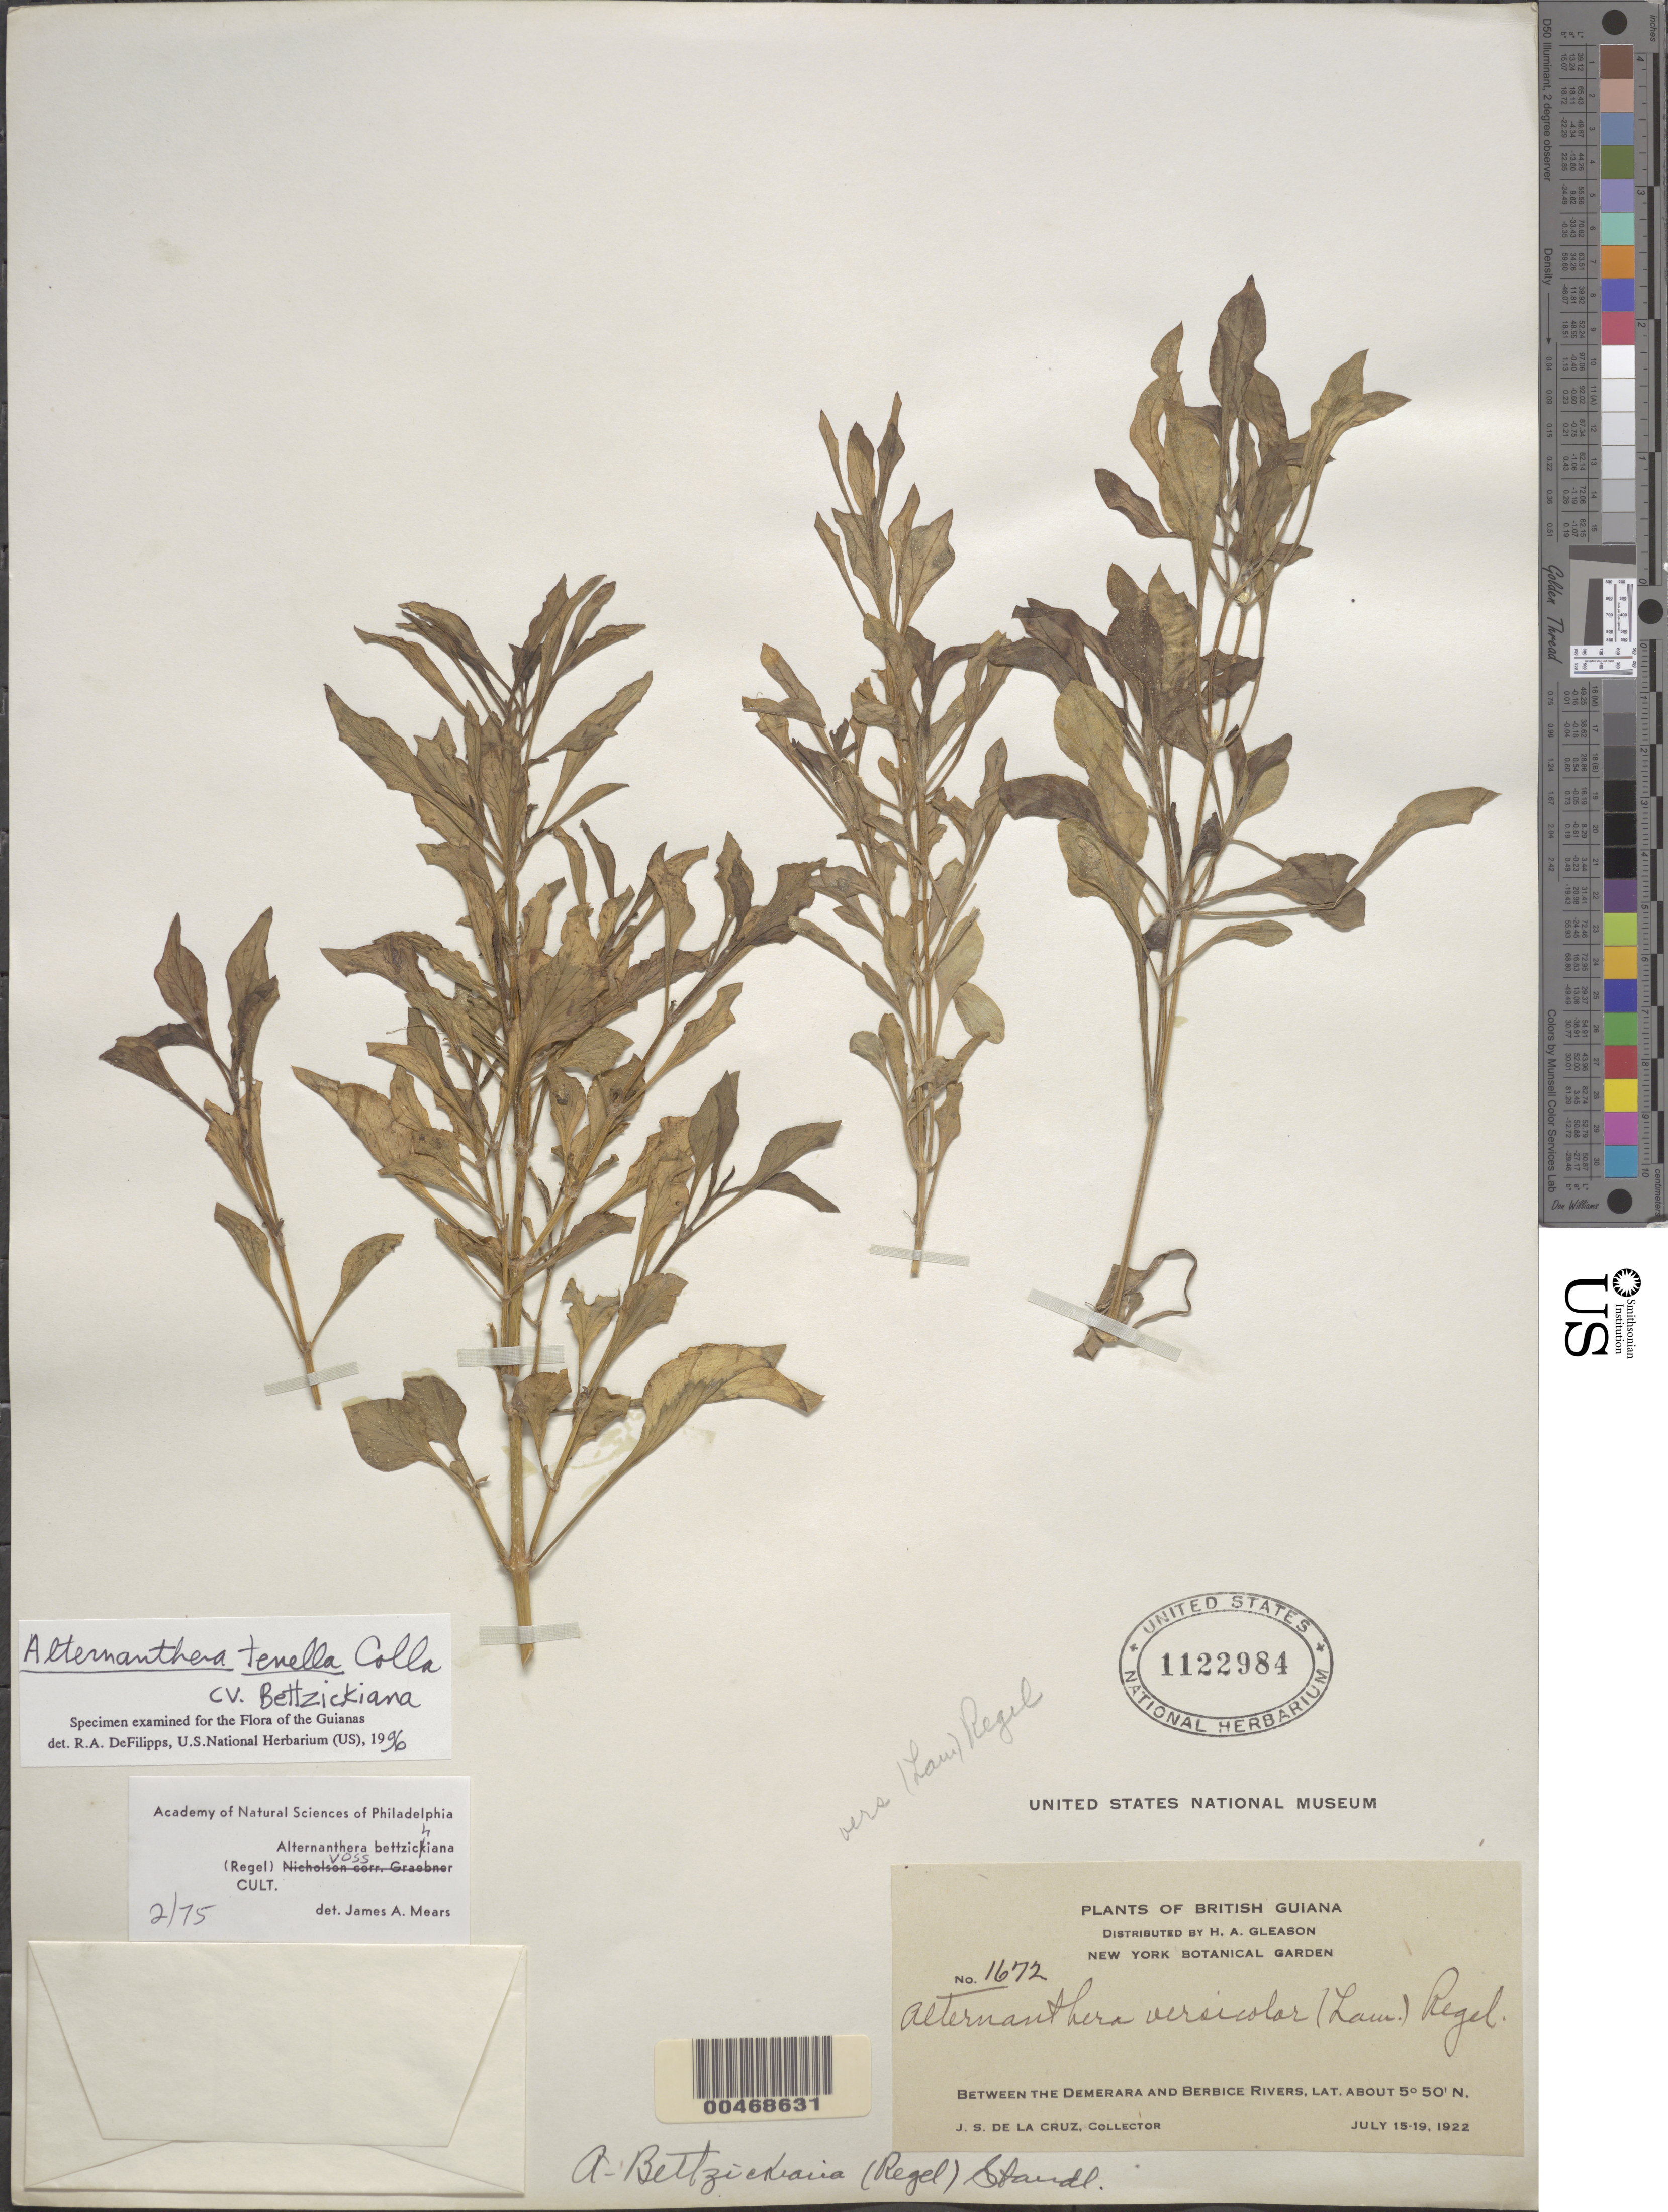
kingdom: Plantae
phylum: Tracheophyta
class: Magnoliopsida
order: Caryophyllales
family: Amaranthaceae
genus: Alternanthera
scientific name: Alternanthera tenella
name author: Colla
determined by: DeFilipps, R. A.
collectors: J. S. de la Cruz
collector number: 1672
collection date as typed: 15-Jul-22 to 19-Jul-22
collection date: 1922-07-15/1922-07-19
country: Guyana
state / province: U. Demerara-Berbice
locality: Demerara River to the Berbice River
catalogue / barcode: US 1122984